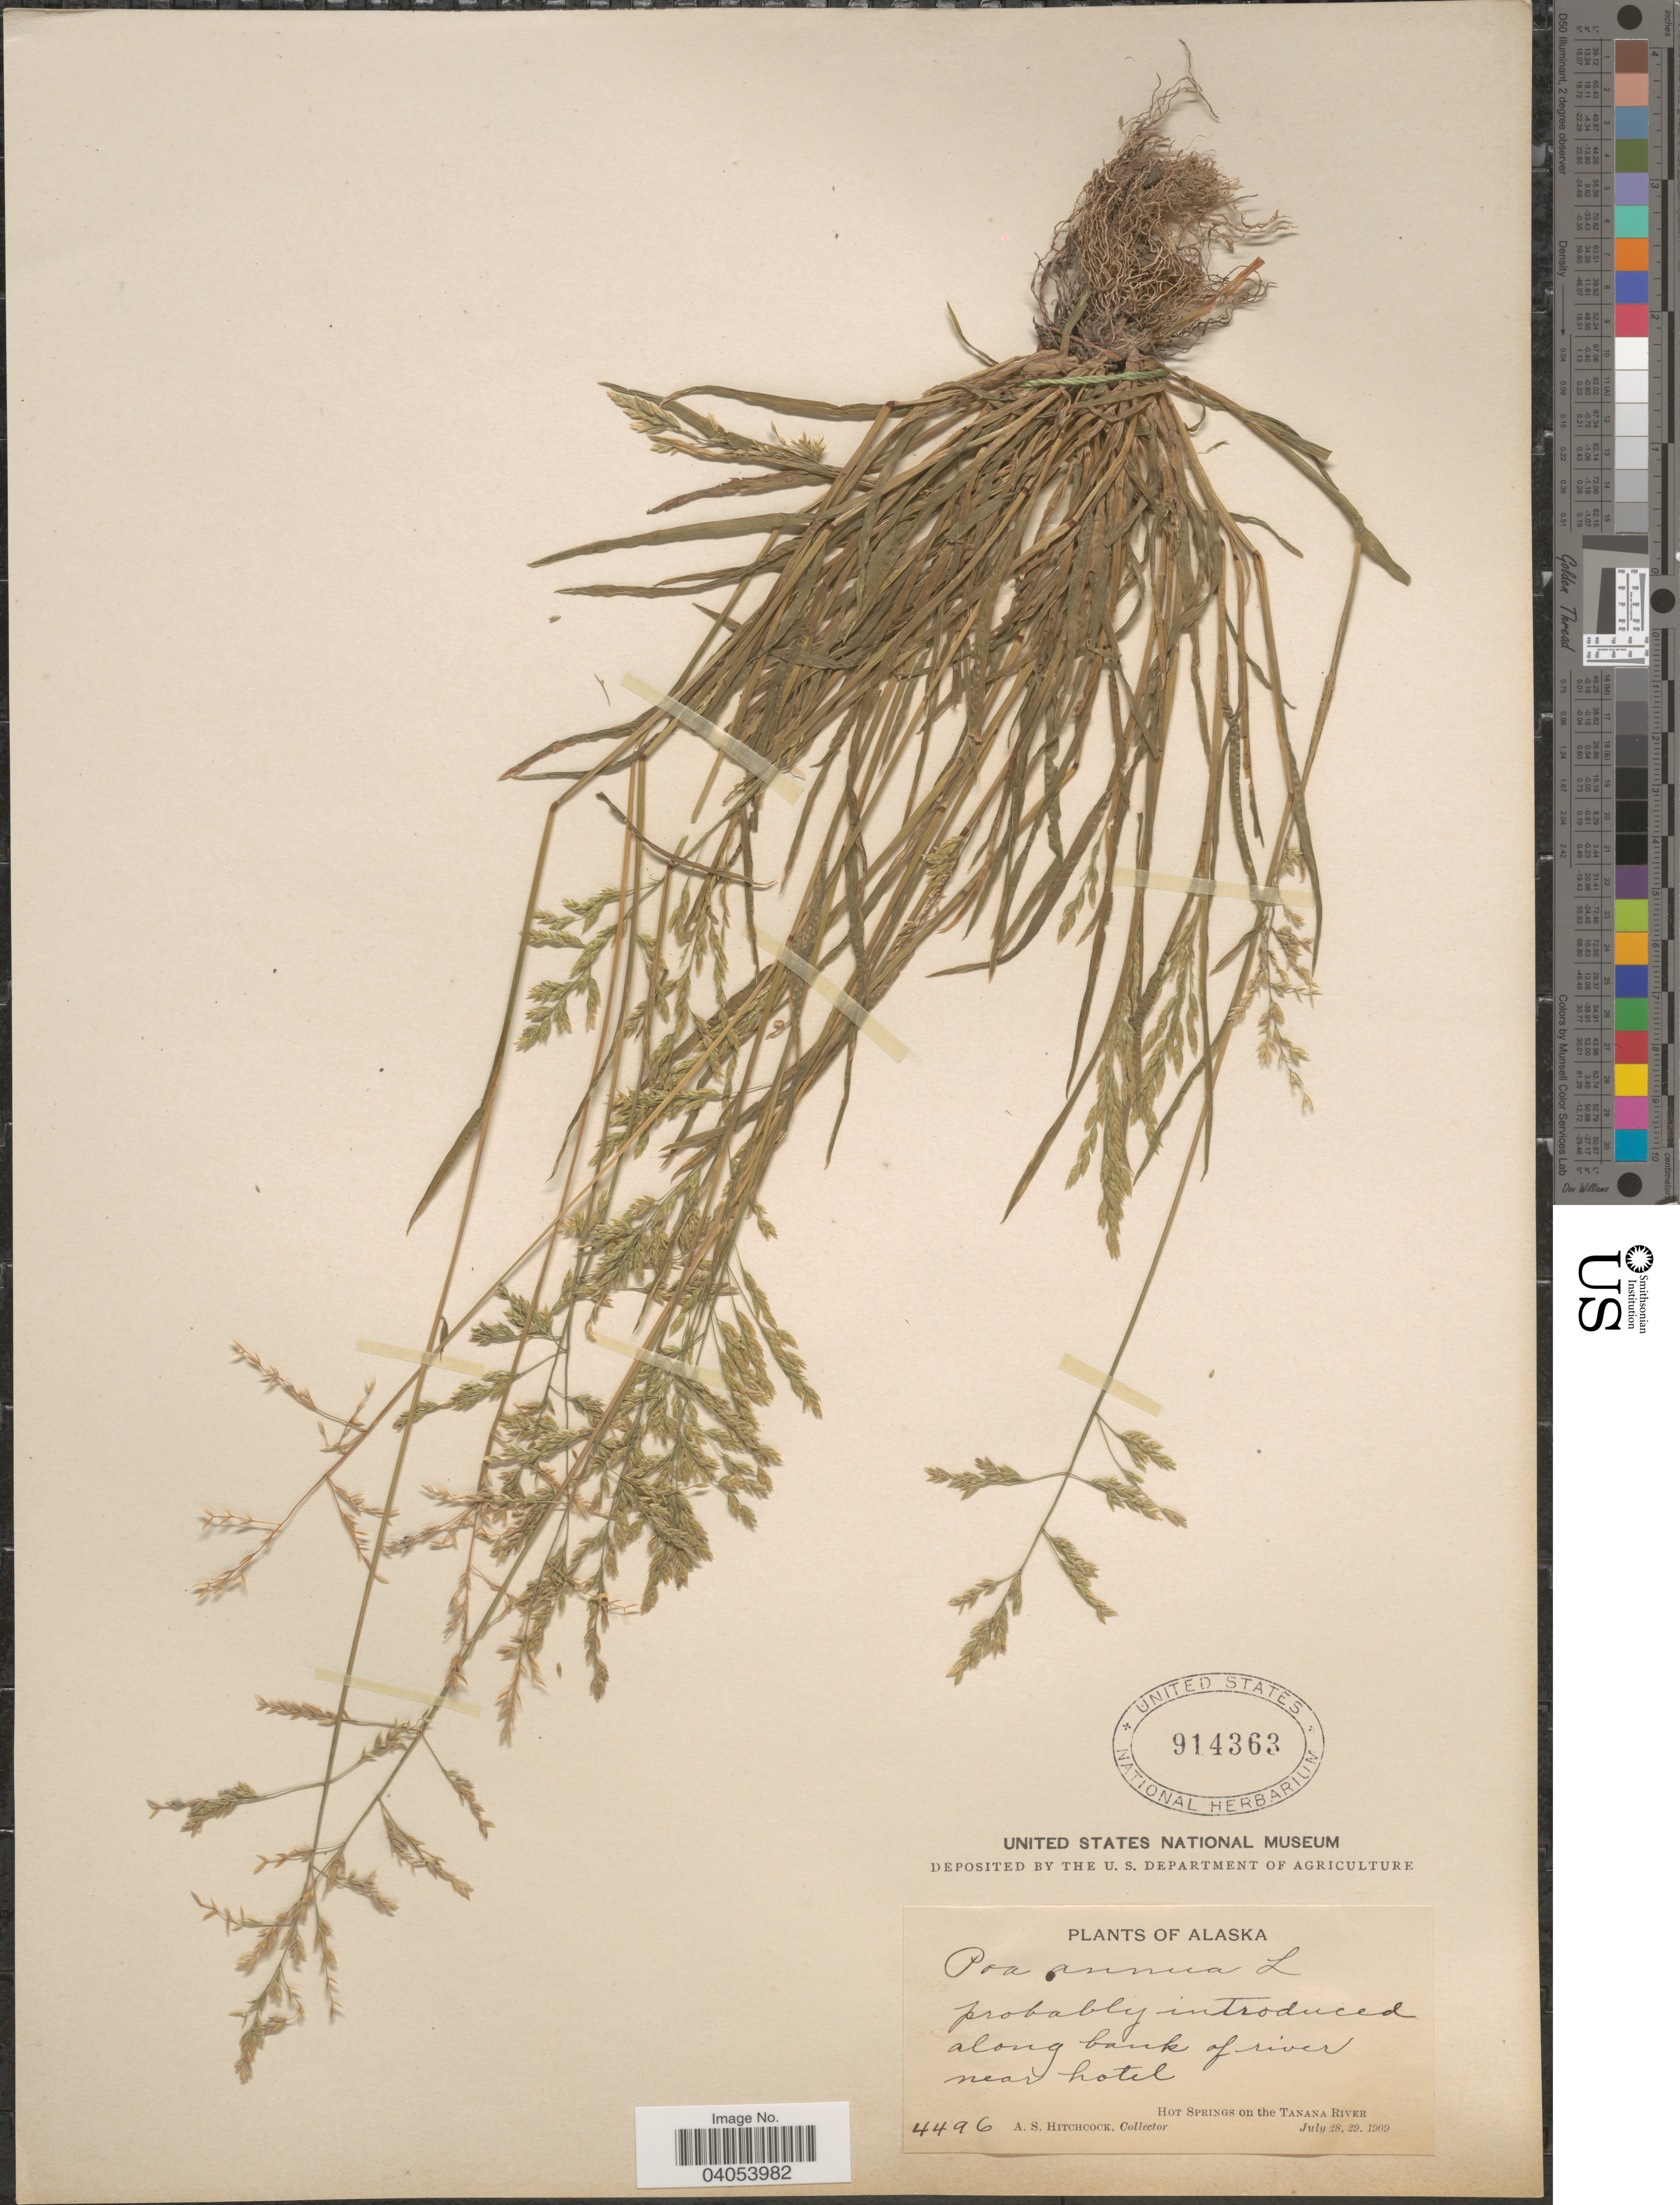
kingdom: Plantae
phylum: Tracheophyta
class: Liliopsida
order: Poales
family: Poaceae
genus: Poa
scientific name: Poa annua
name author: L.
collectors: A. S. Hitchcock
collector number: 4496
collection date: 1909-07-28/1909-07-29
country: United States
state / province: Alaska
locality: Along bank of river near hotel. Hot Springs on the Tanana River.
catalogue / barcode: US 914363